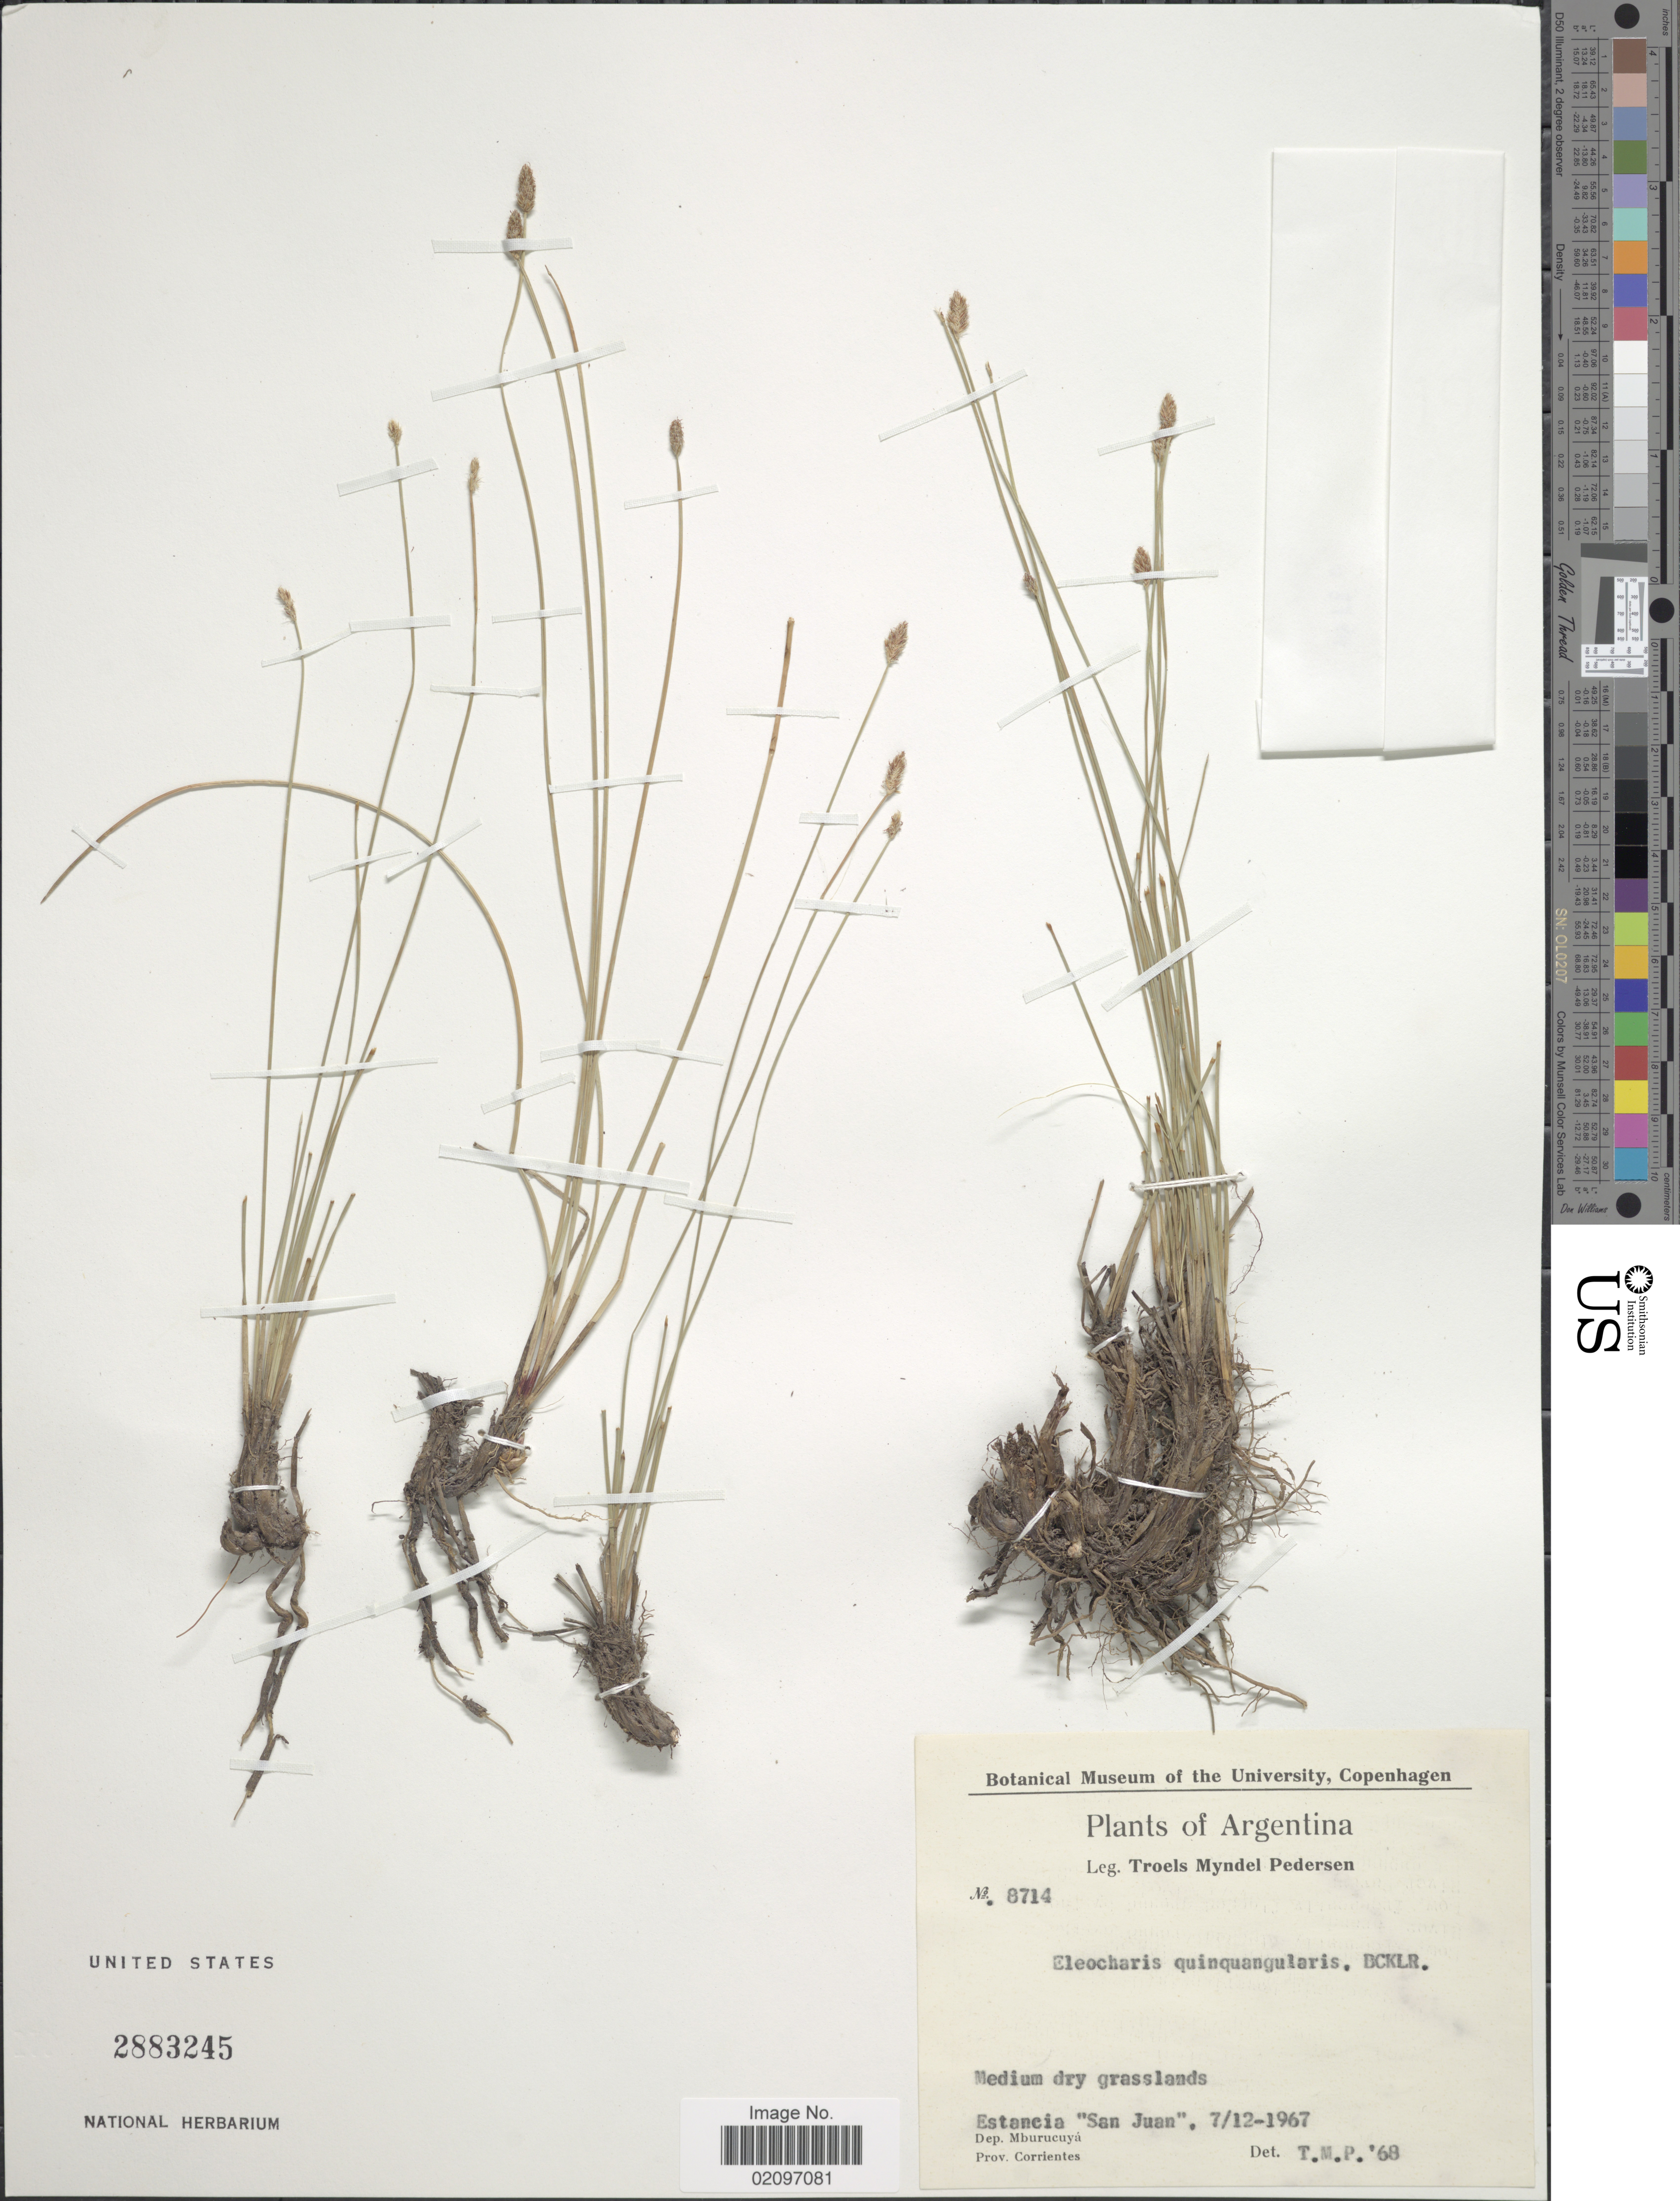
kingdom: Plantae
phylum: Tracheophyta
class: Liliopsida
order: Poales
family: Cyperaceae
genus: Eleocharis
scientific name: Eleocharis quinquangularis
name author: Boeckeler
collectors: T. Pederson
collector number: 8714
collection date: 1967-12-07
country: Argentina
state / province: Corrientes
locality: Estancia San Juan, Dep. Mburucuya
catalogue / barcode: US 2883245